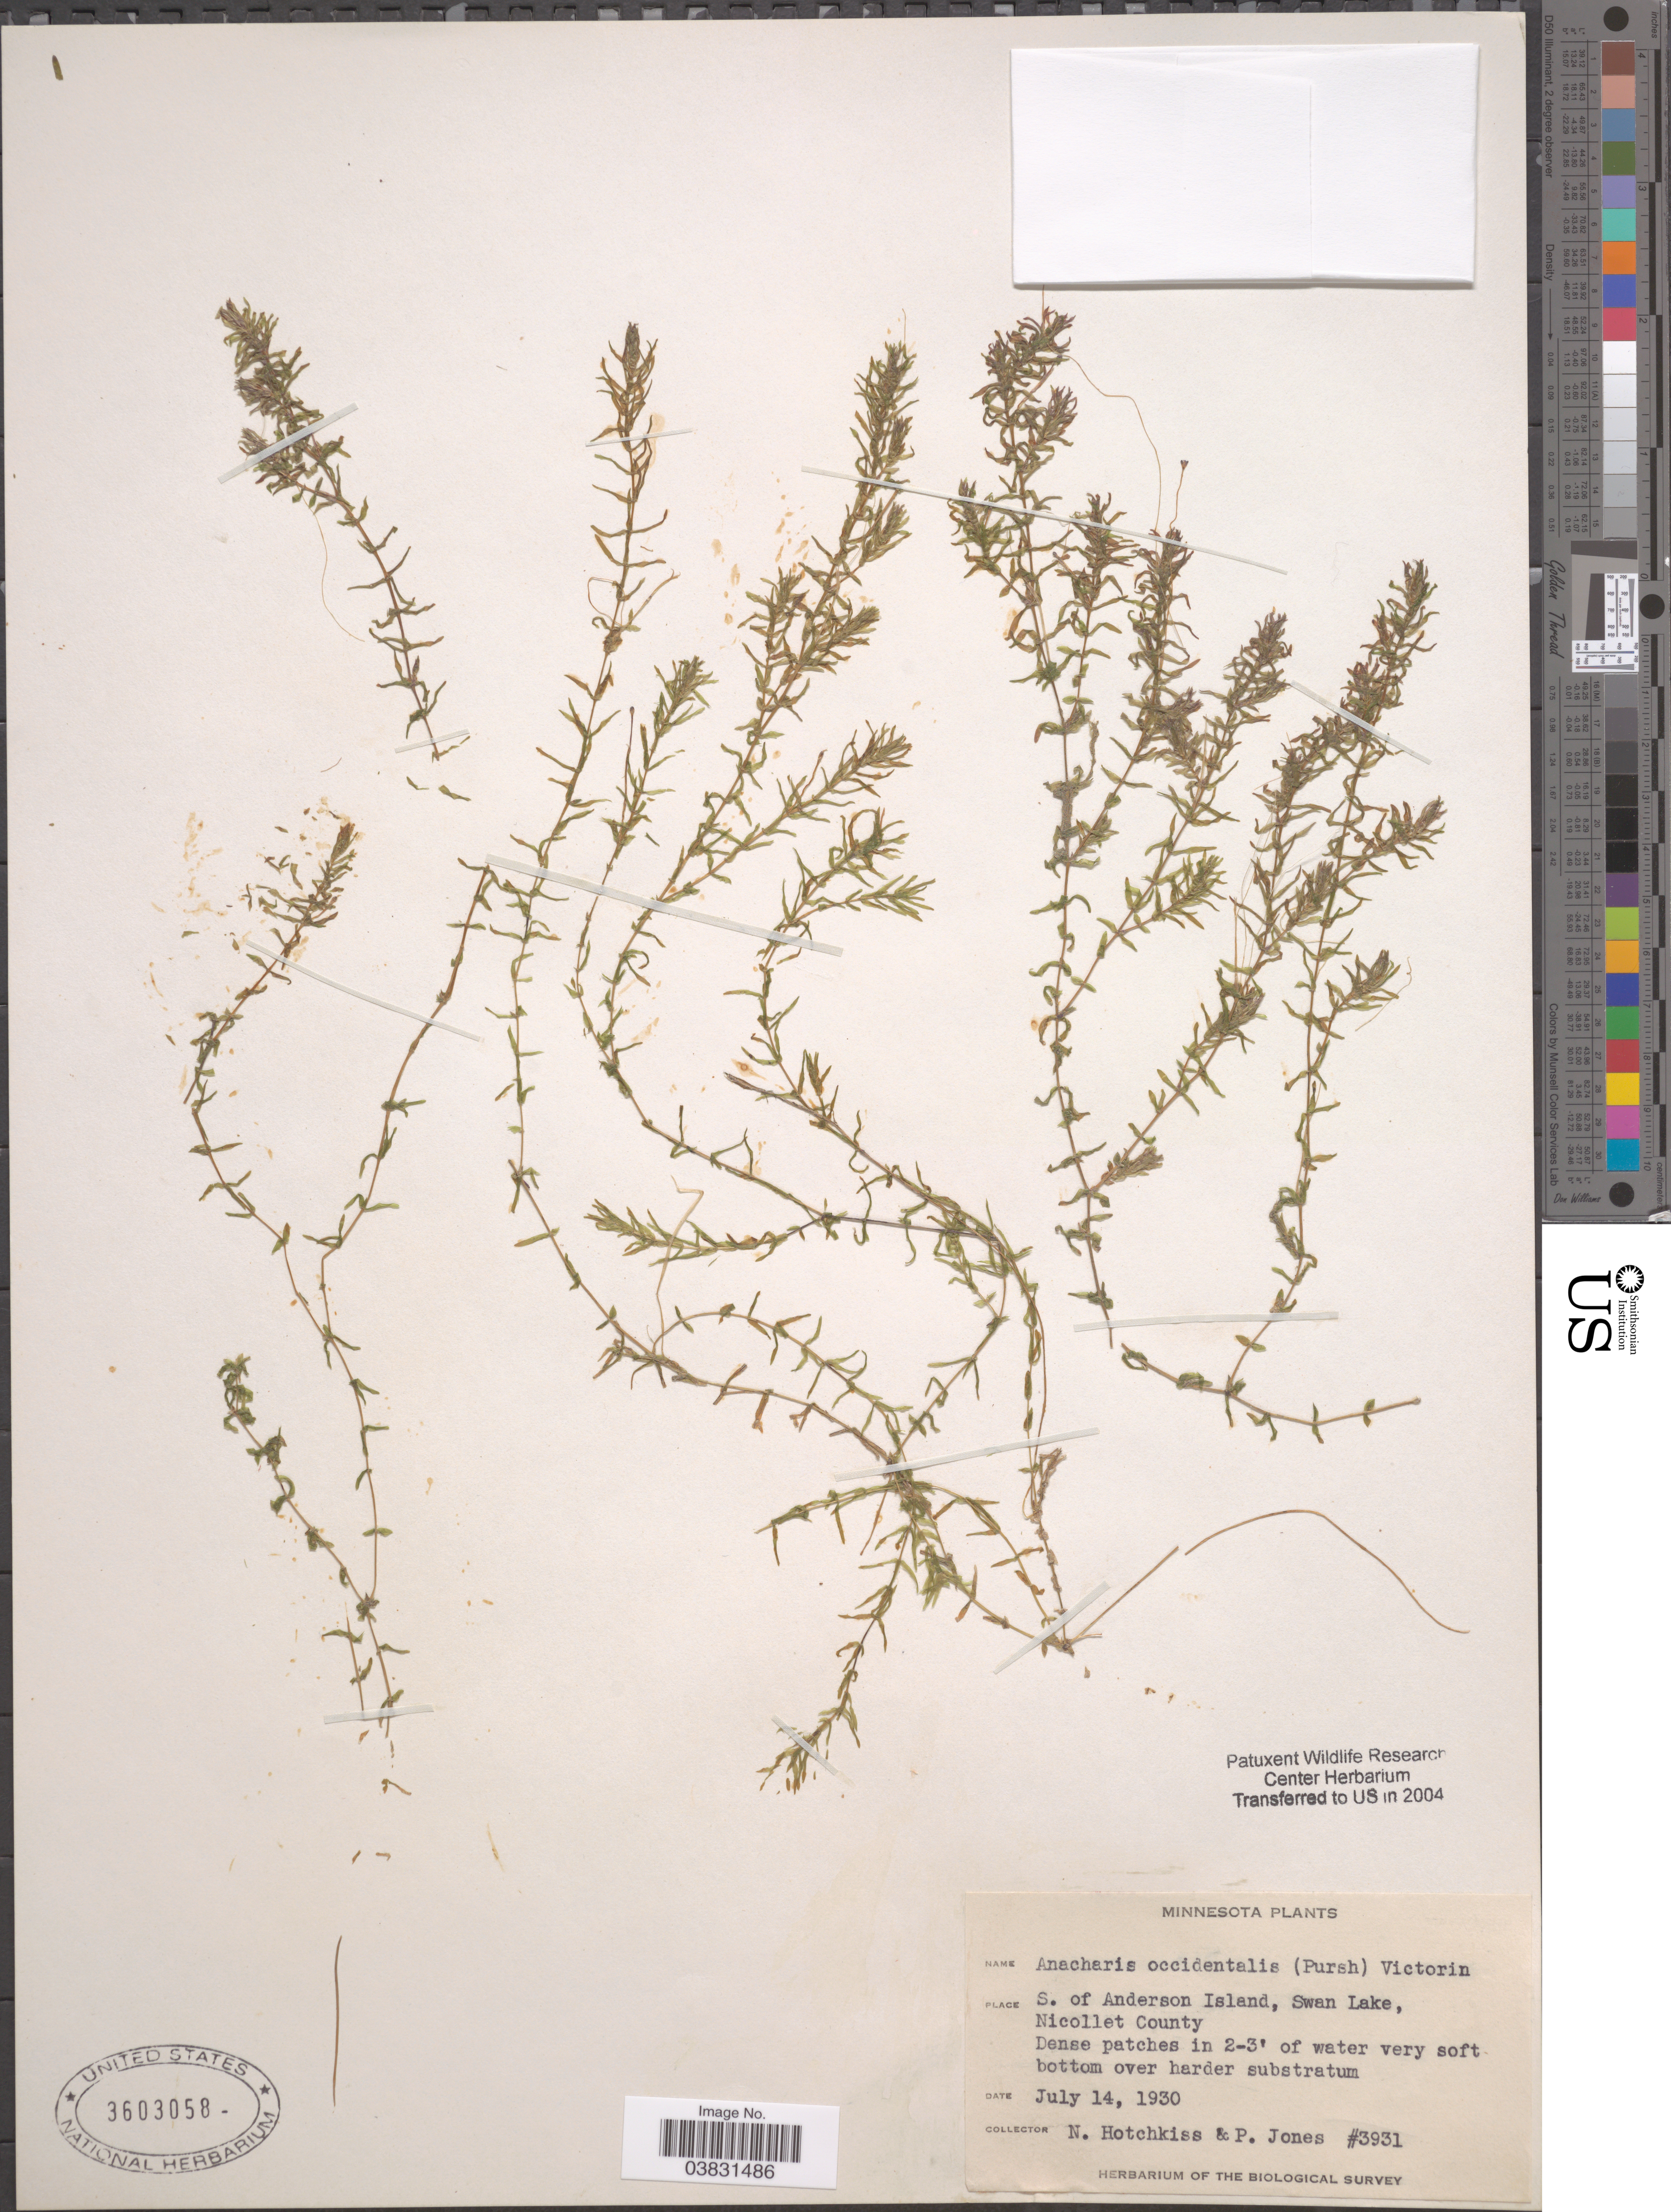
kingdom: Plantae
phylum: Tracheophyta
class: Liliopsida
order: Alismatales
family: Hydrocharitaceae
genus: Elodea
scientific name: Elodea nuttallii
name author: (Planch.) H. St. John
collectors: N. Hotchkiss & P. Jones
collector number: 3931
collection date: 1930-07-14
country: United States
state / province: Minnesota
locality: S. of Anderson Island, Swan Lake, Nicollet Couhny.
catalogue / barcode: US 3603058